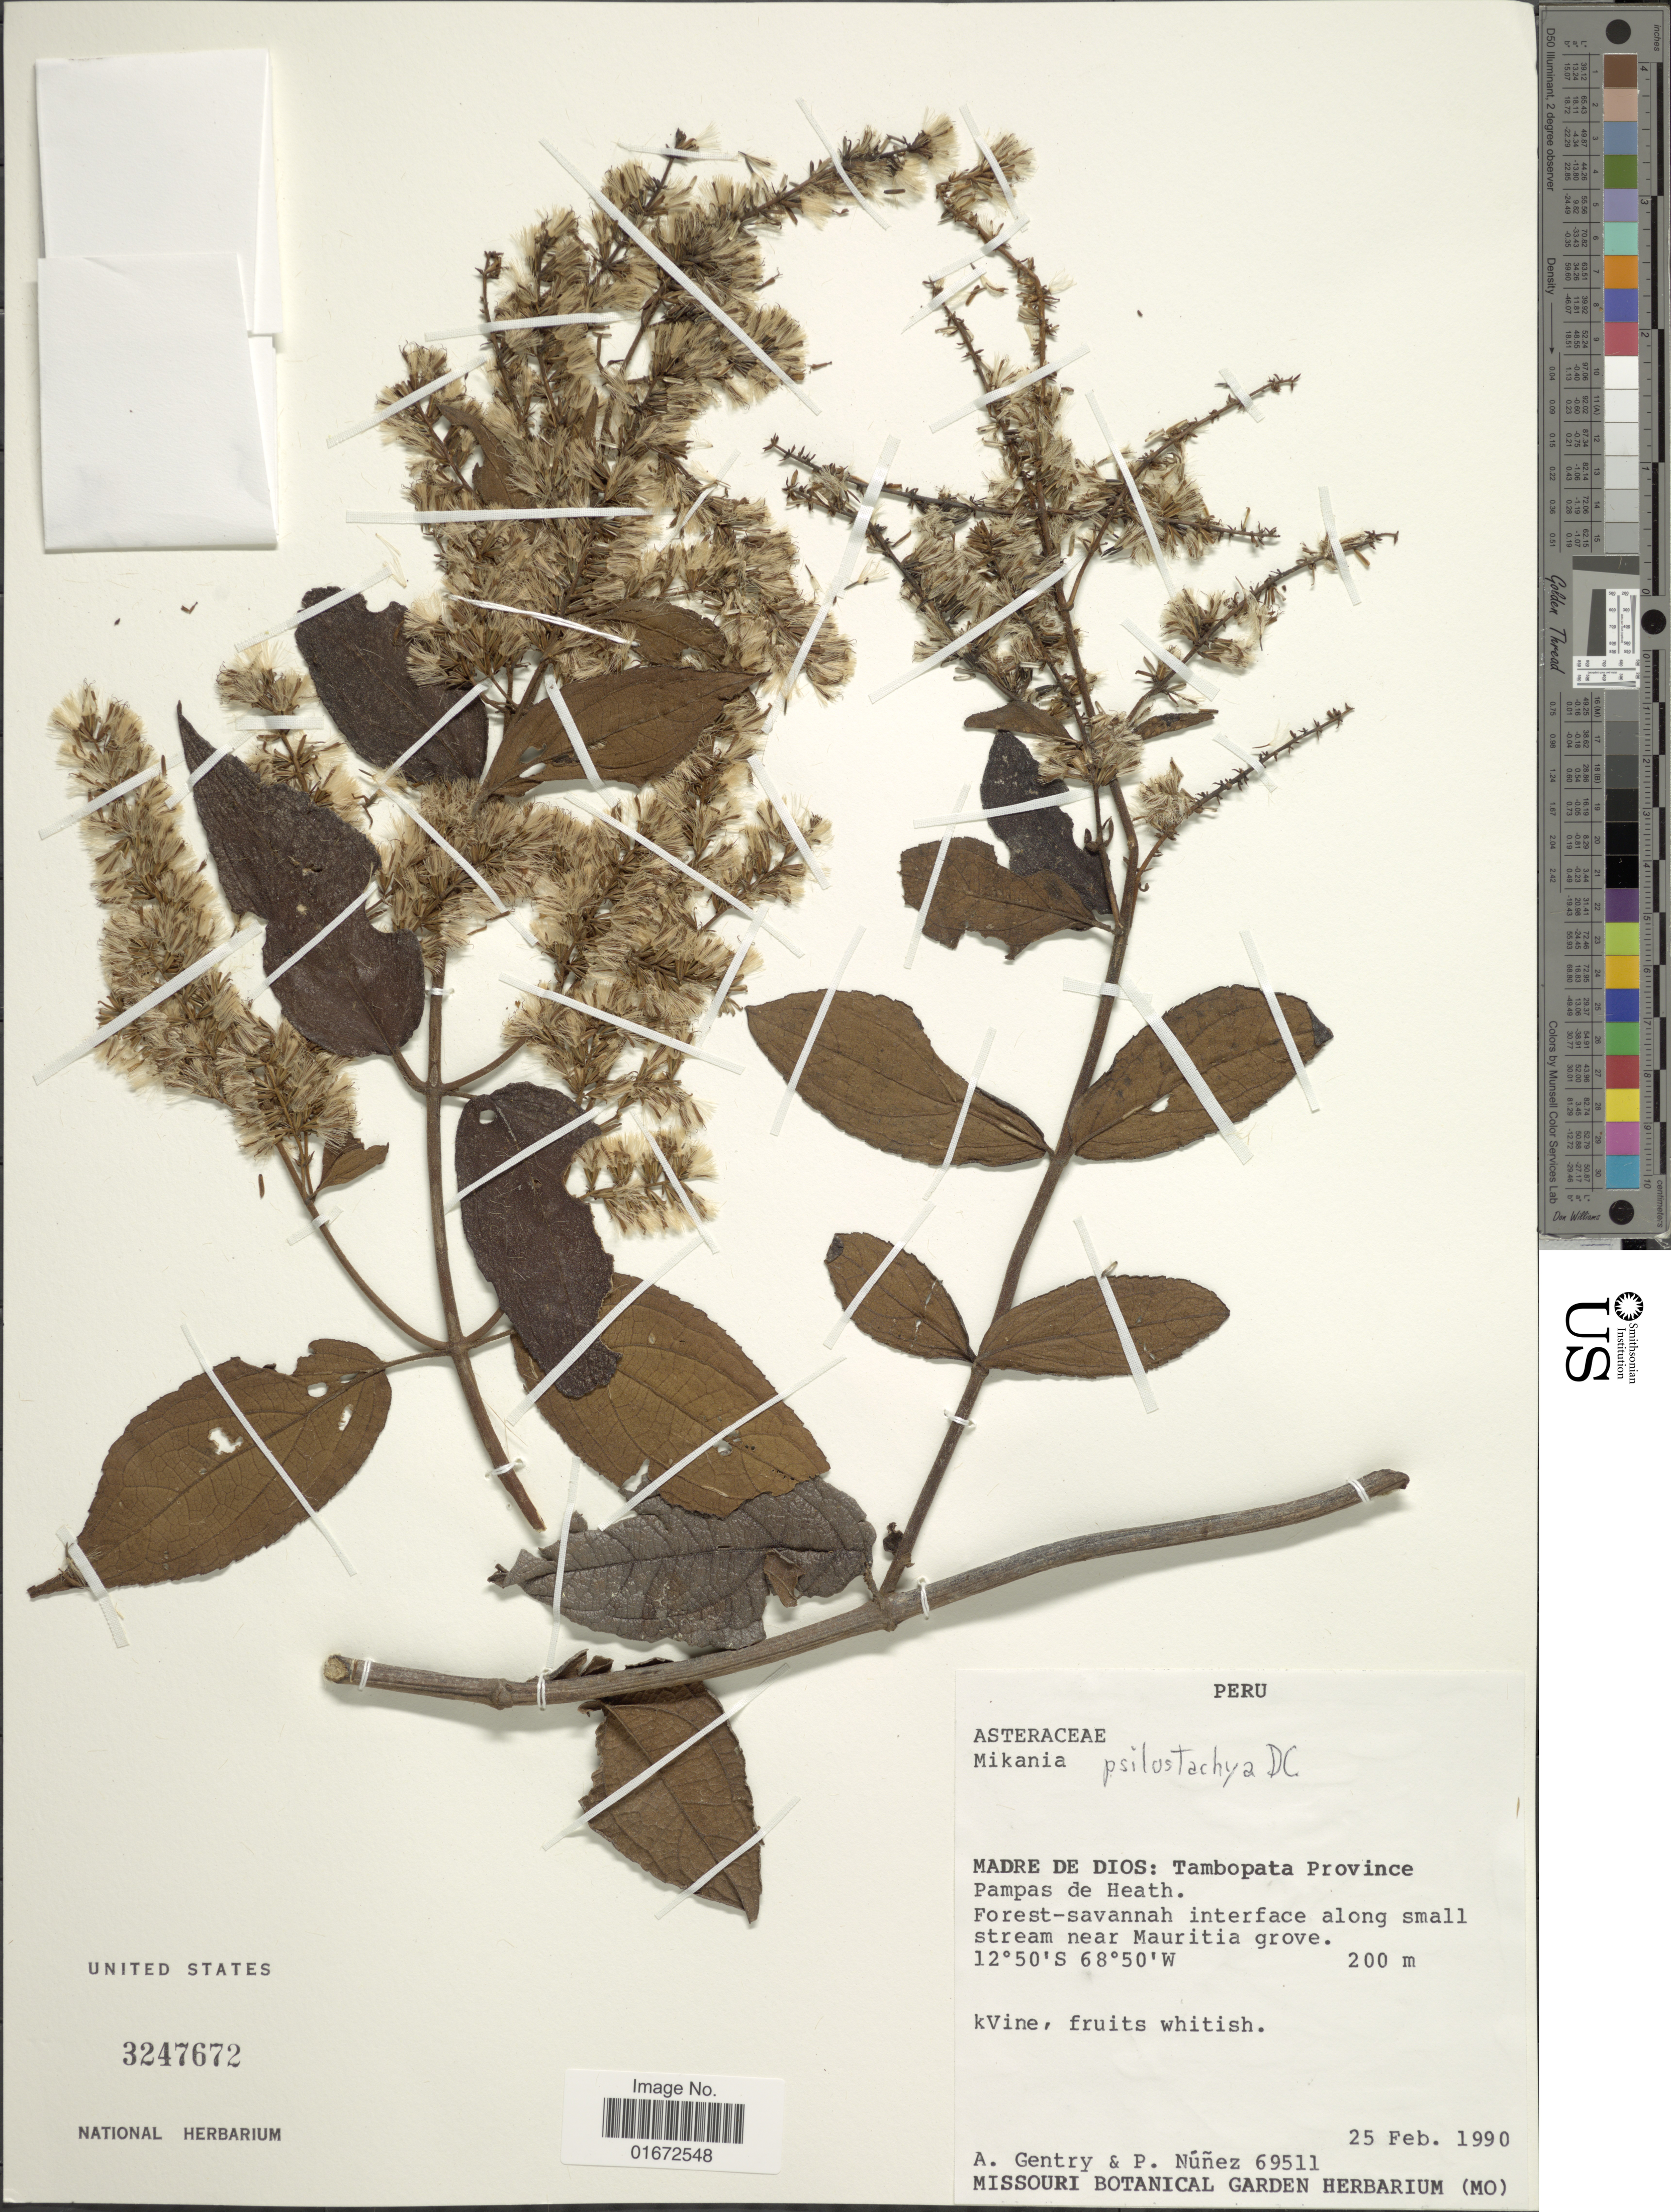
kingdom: Plantae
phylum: Tracheophyta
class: Magnoliopsida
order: Asterales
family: Asteraceae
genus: Mikania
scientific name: Mikania psilostachya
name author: DC.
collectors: A. H. Gentry & P. Nuñez V.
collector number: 69511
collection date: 1990-02-25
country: Peru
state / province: Madre de Dios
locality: Madre de Dios: Tambopata Province. Pampas de Heath. Forest-savannah interface along small stream near Mauritia grove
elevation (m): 200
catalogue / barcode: US 3247672